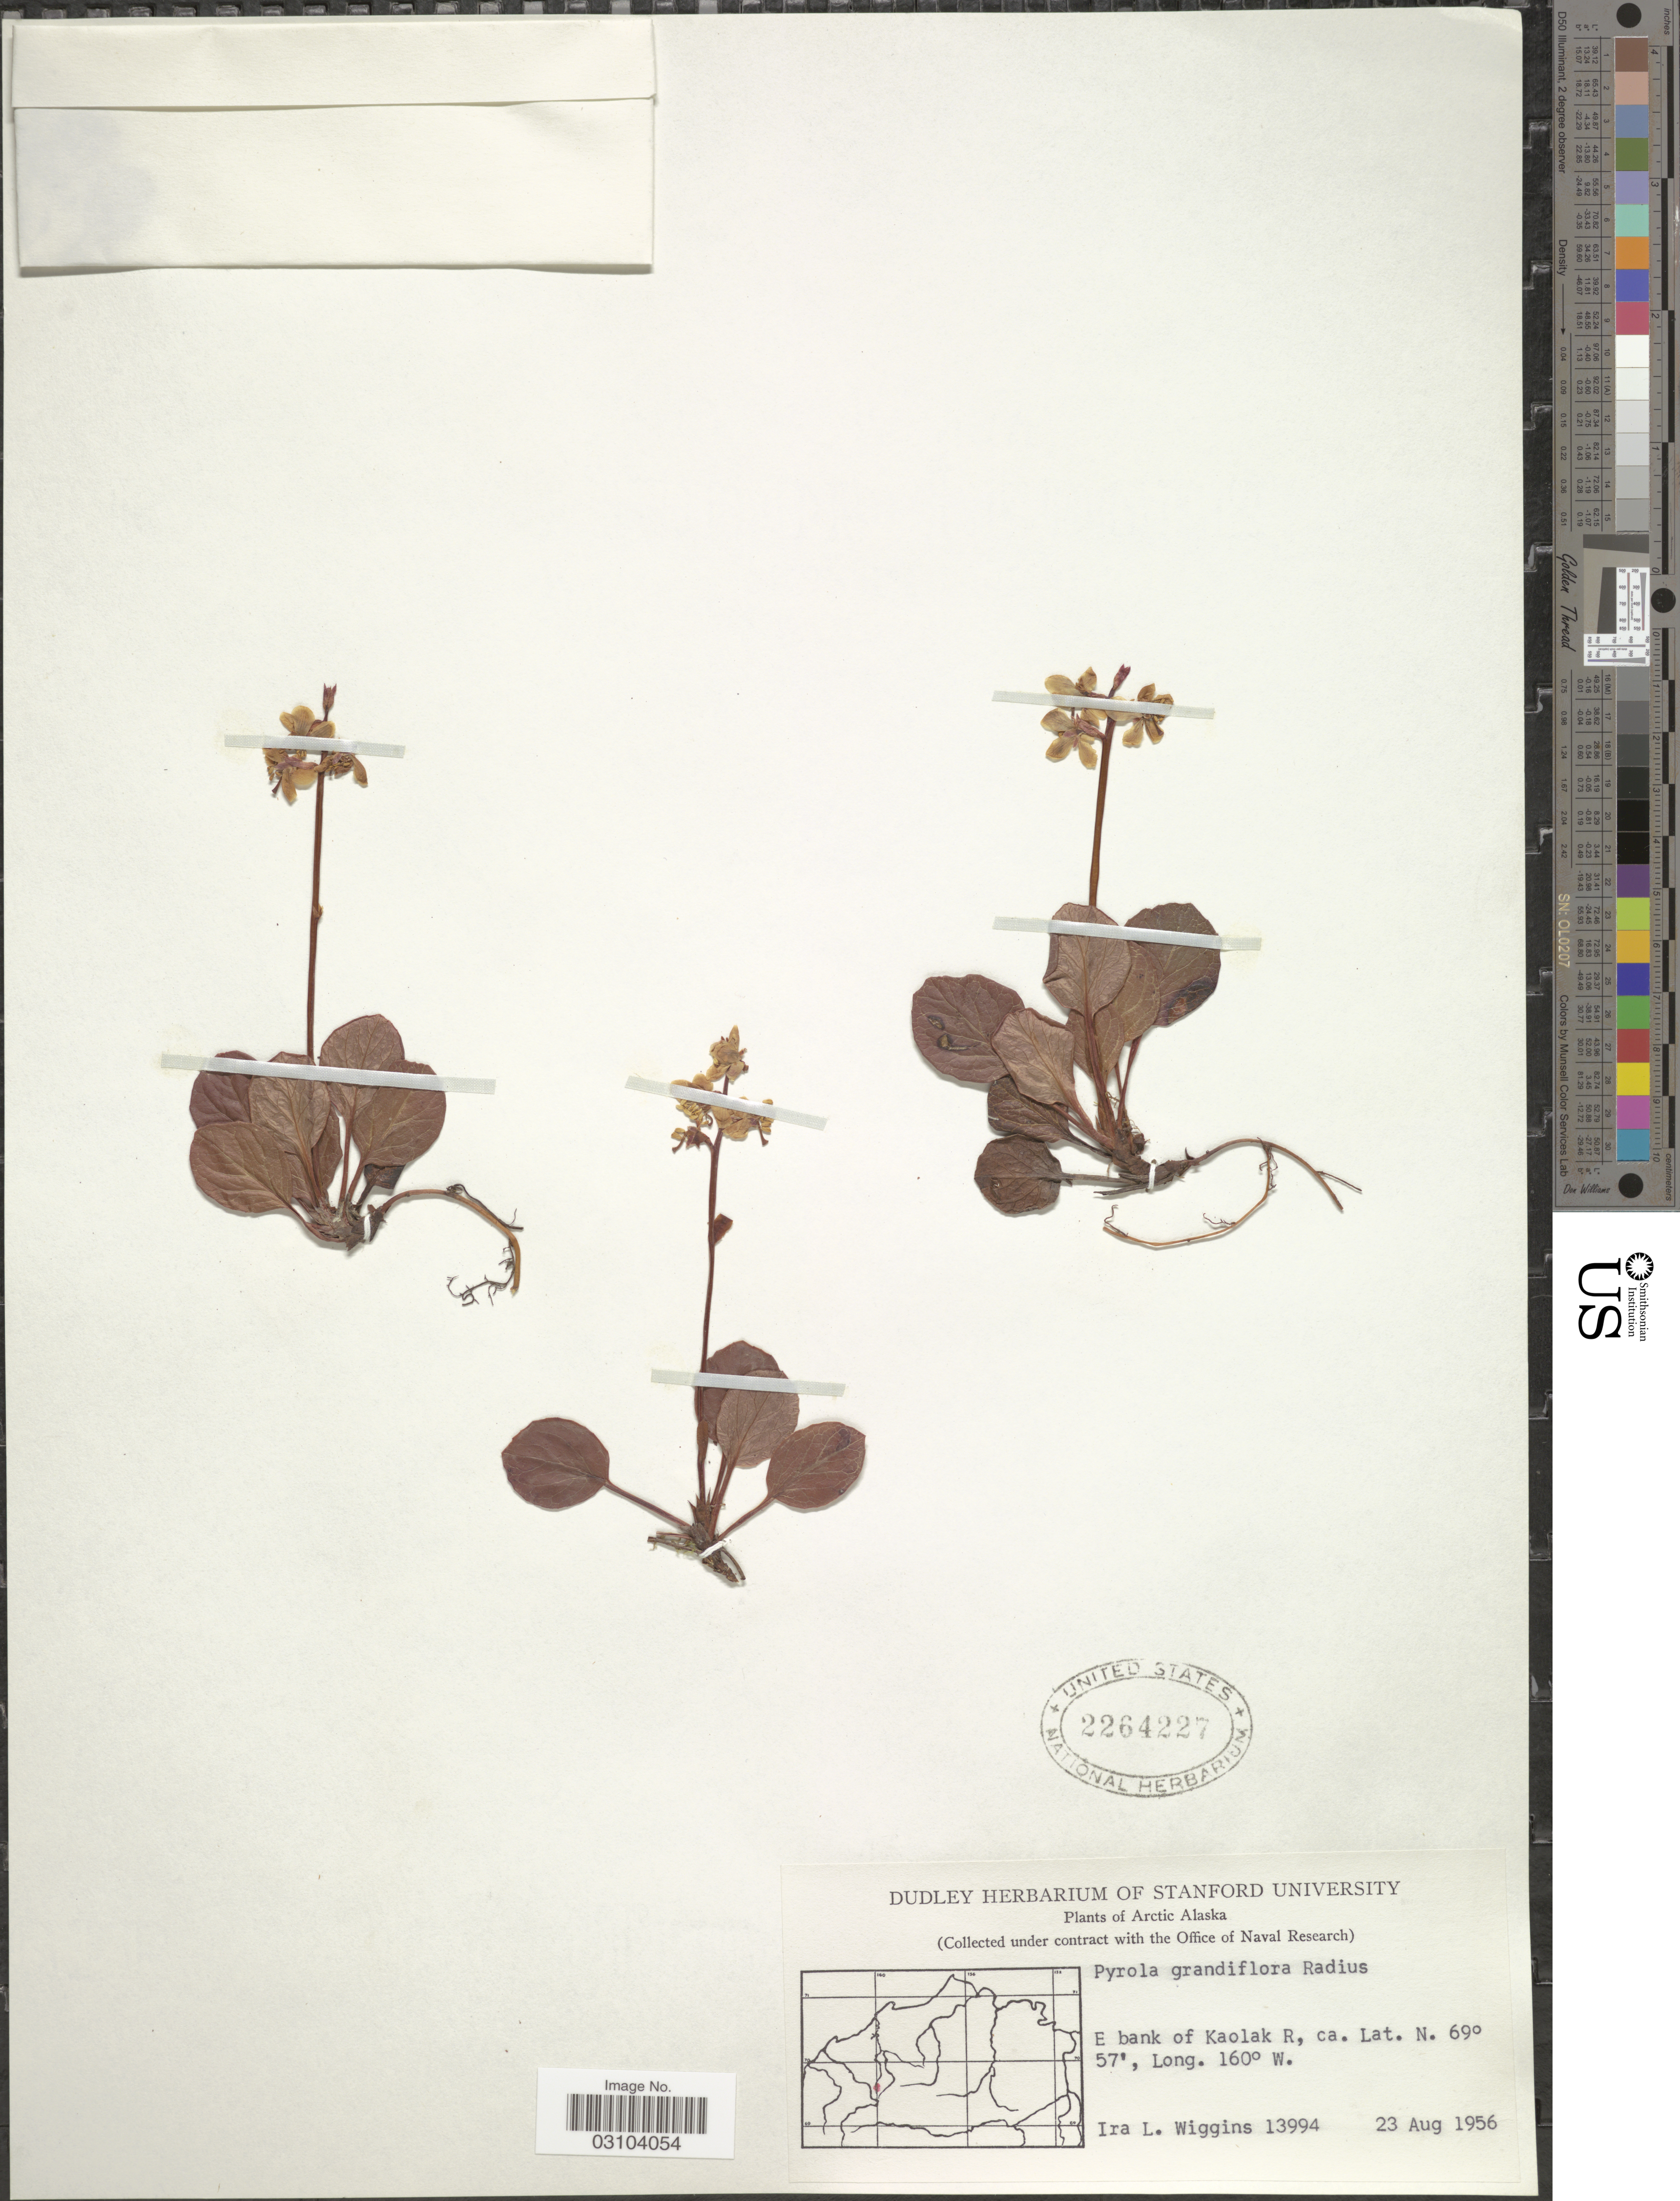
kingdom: Plantae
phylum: Tracheophyta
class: Magnoliopsida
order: Ericales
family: Ericaceae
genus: Pyrola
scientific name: Pyrola grandiflora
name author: Radius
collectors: I. L. Wiggins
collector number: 13994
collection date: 1956-08-23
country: United States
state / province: Alaska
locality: Arctic Alaska. E bank of Kaolak R.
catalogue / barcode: US 2264227